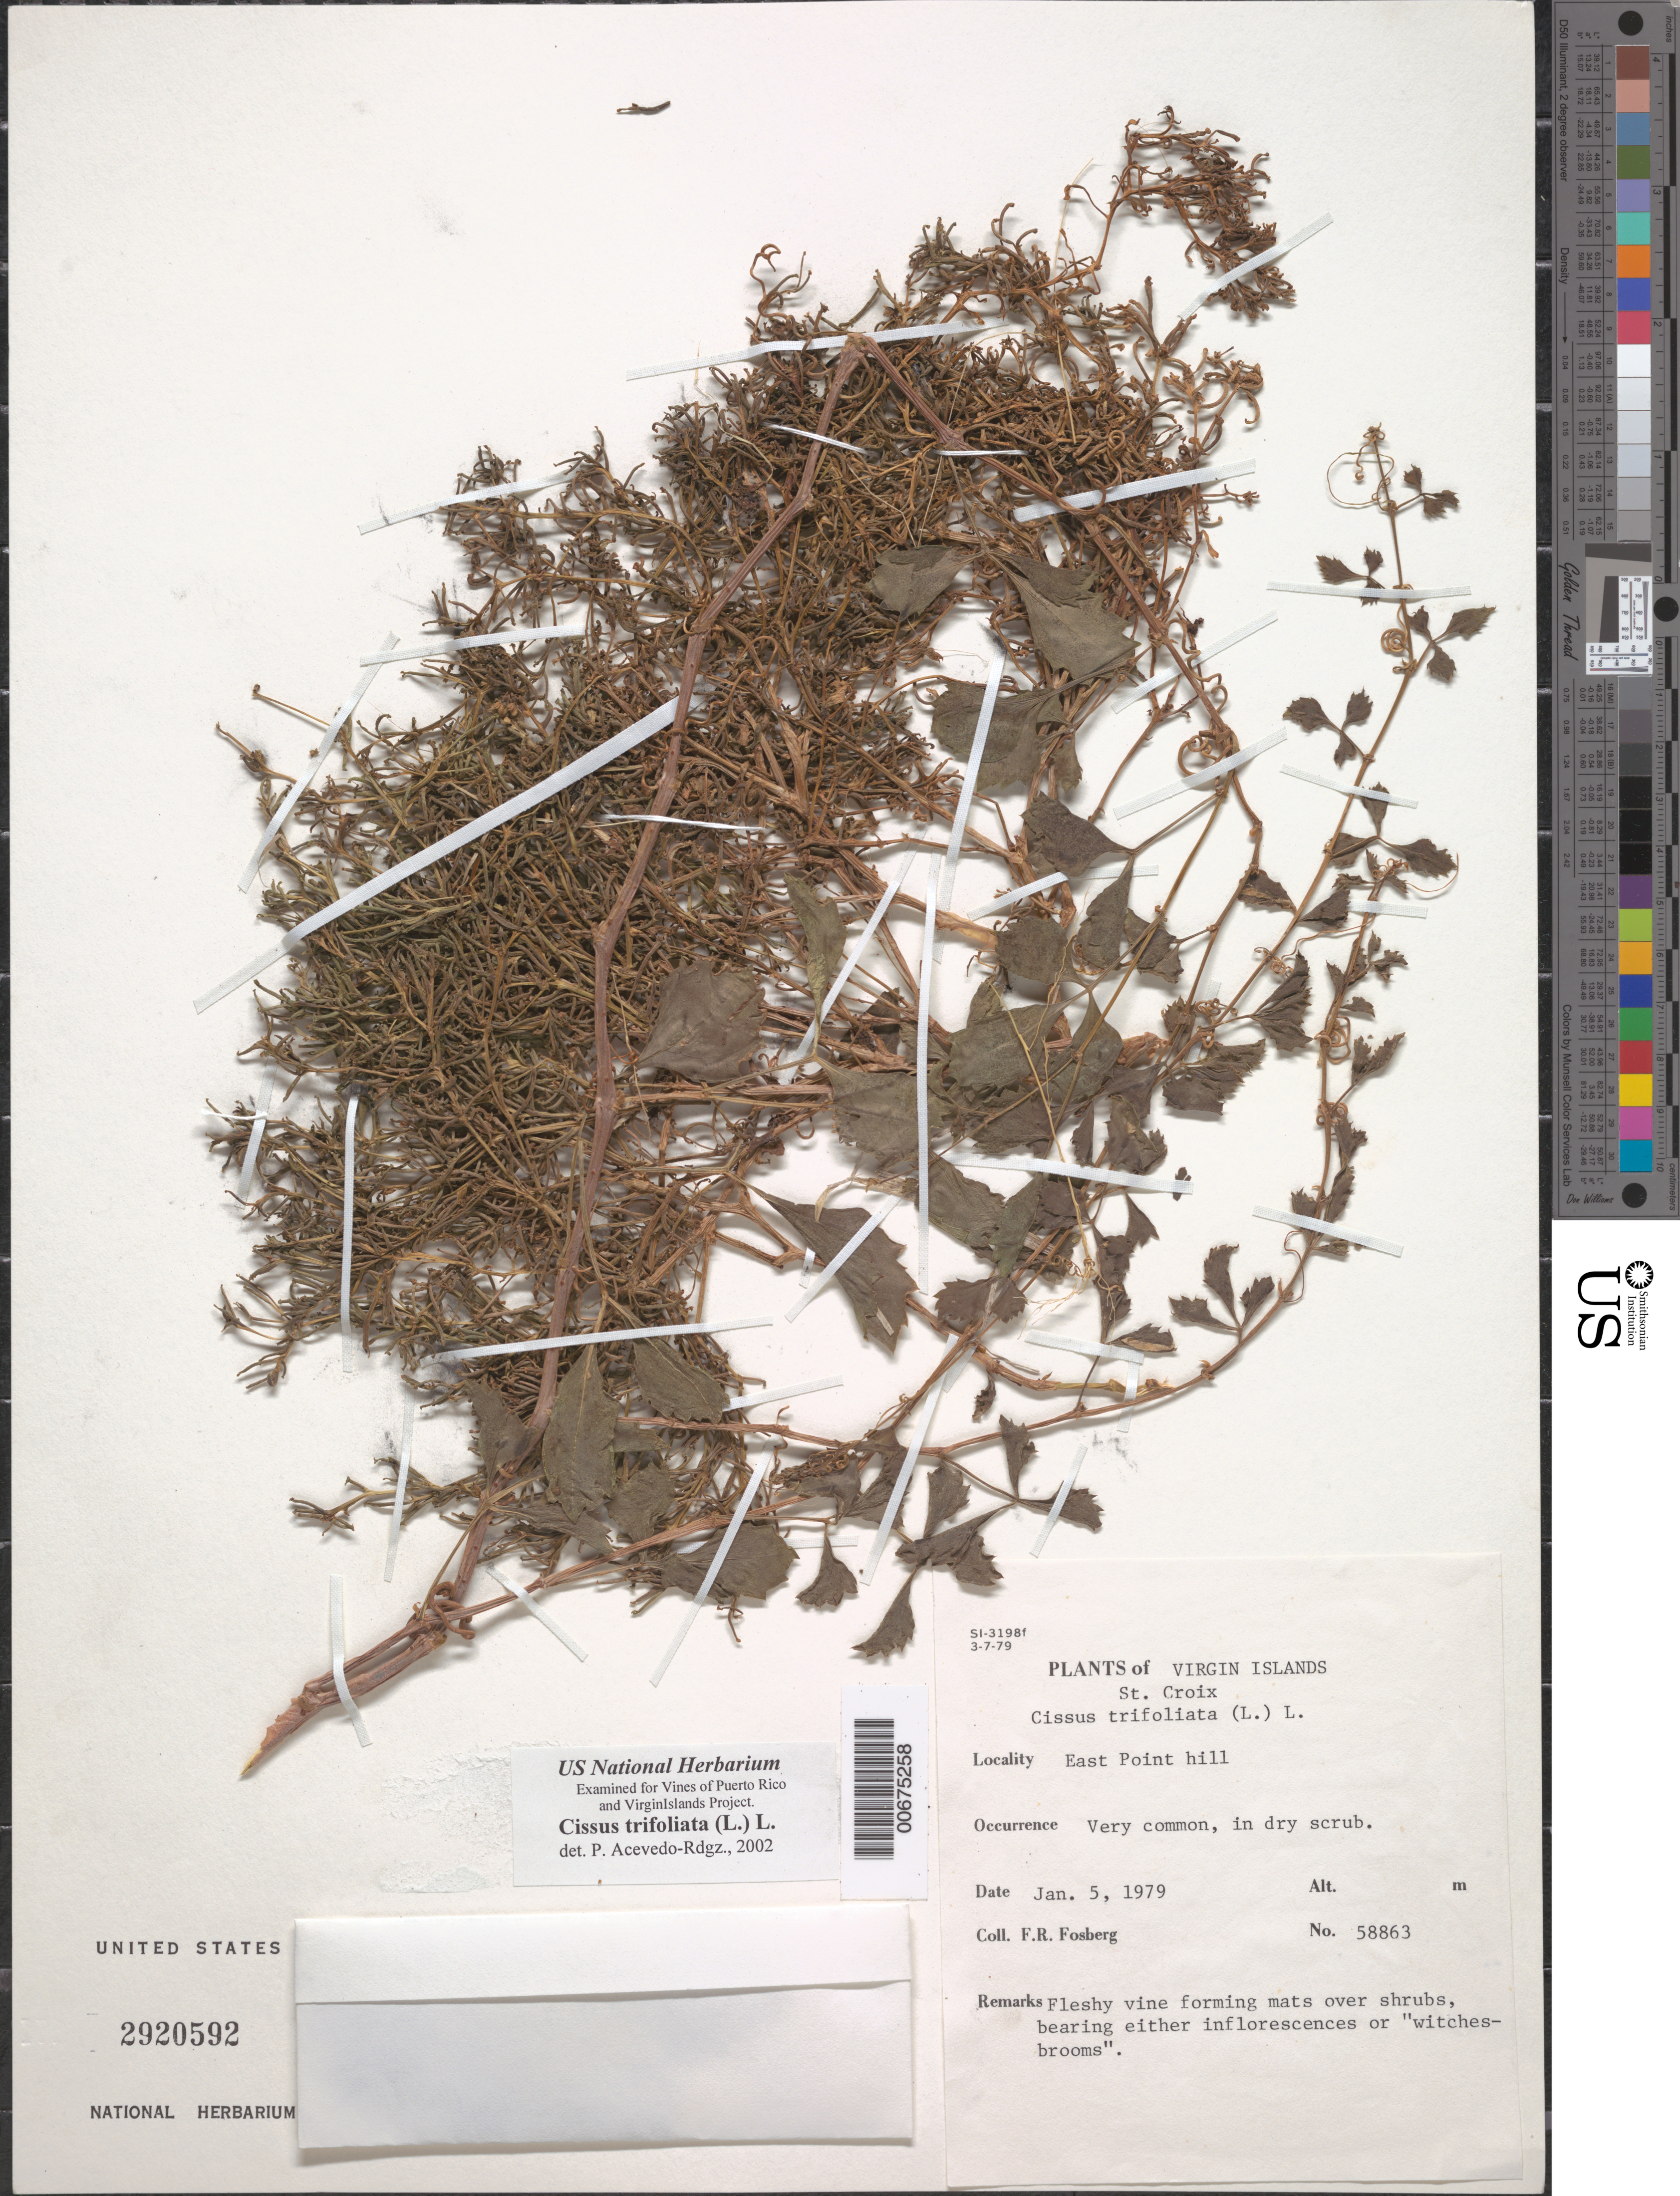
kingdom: Plantae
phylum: Tracheophyta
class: Magnoliopsida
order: Vitales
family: Vitaceae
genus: Cissus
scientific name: Cissus trifoliata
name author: (L.) L.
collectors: F. R. Fosberg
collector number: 58863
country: U.S. Virgin Islands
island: St. Croix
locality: St. Croix; East Point Hill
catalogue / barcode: US 2920592